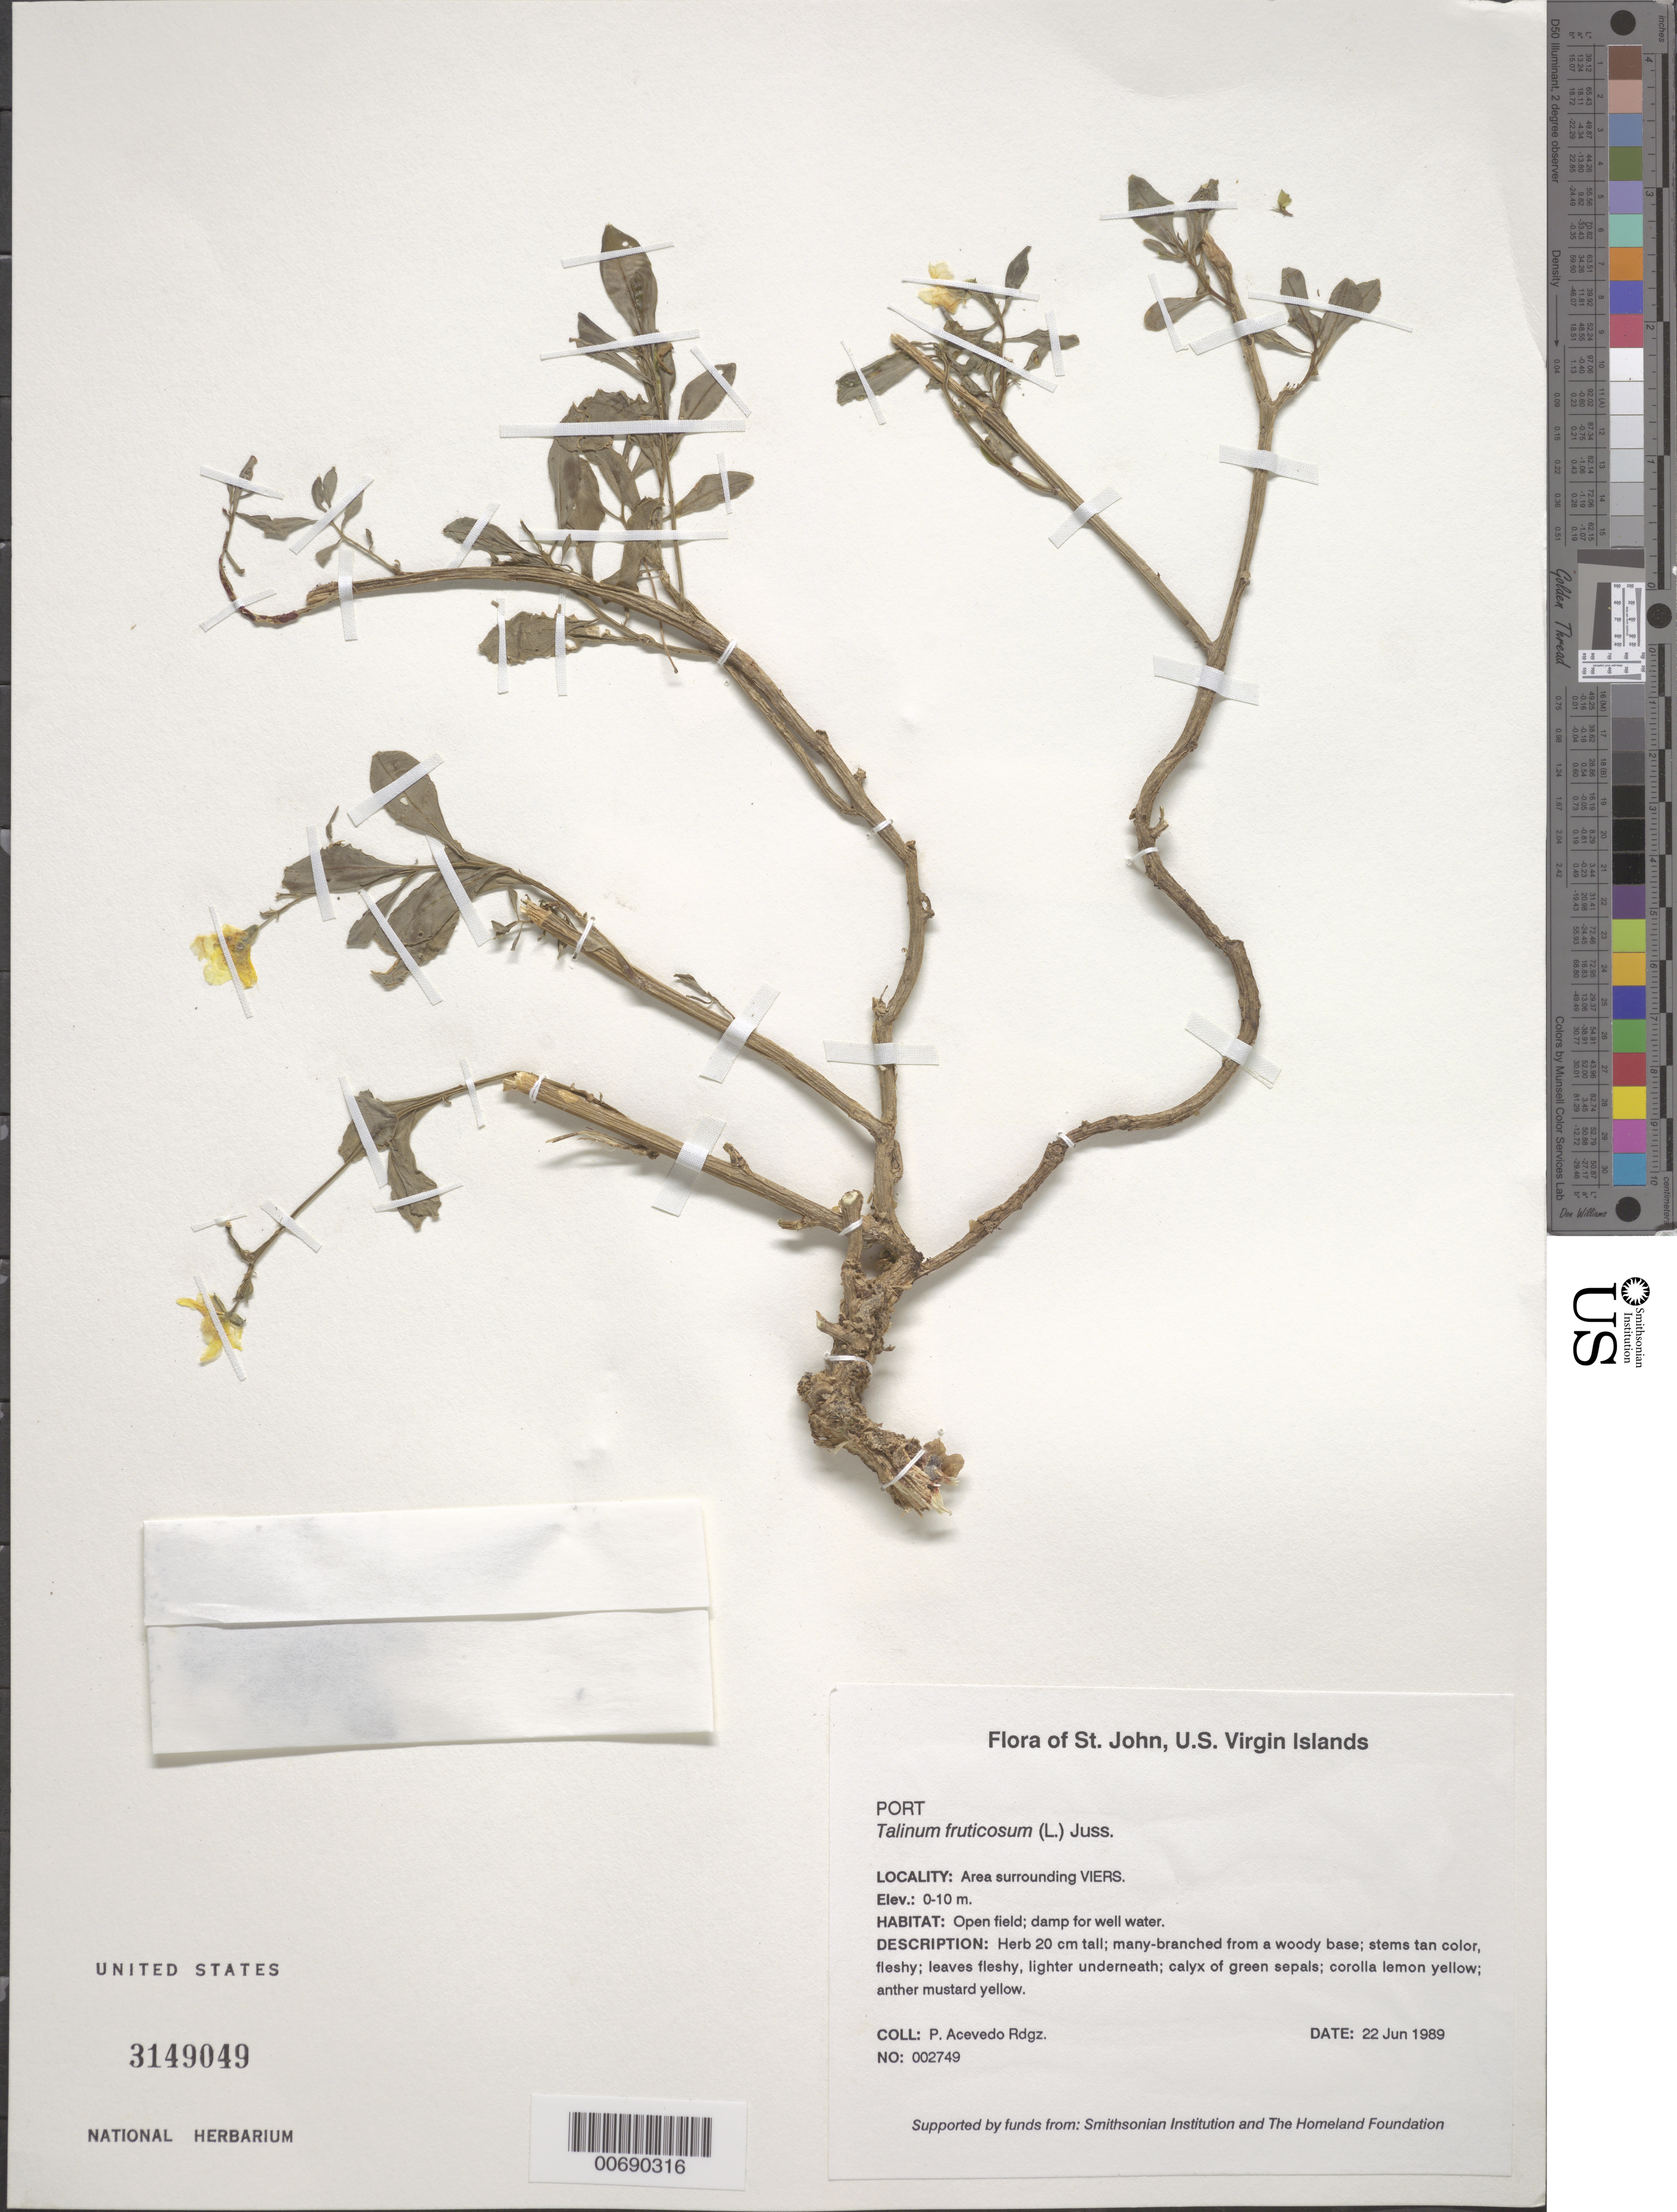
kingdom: Plantae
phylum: Tracheophyta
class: Magnoliopsida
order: Caryophyllales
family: Talinaceae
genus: Talinum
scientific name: Talinum fruticosum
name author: (L.) Juss.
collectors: P. Acevedo-Rodr.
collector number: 2749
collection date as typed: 22 Jun 1989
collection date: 1989-06-22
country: U.S. Virgin Islands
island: St. John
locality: Reef Bay Quarter, area surrounding VIERS.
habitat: Open field; damp for well water.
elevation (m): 0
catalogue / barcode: US 3149049